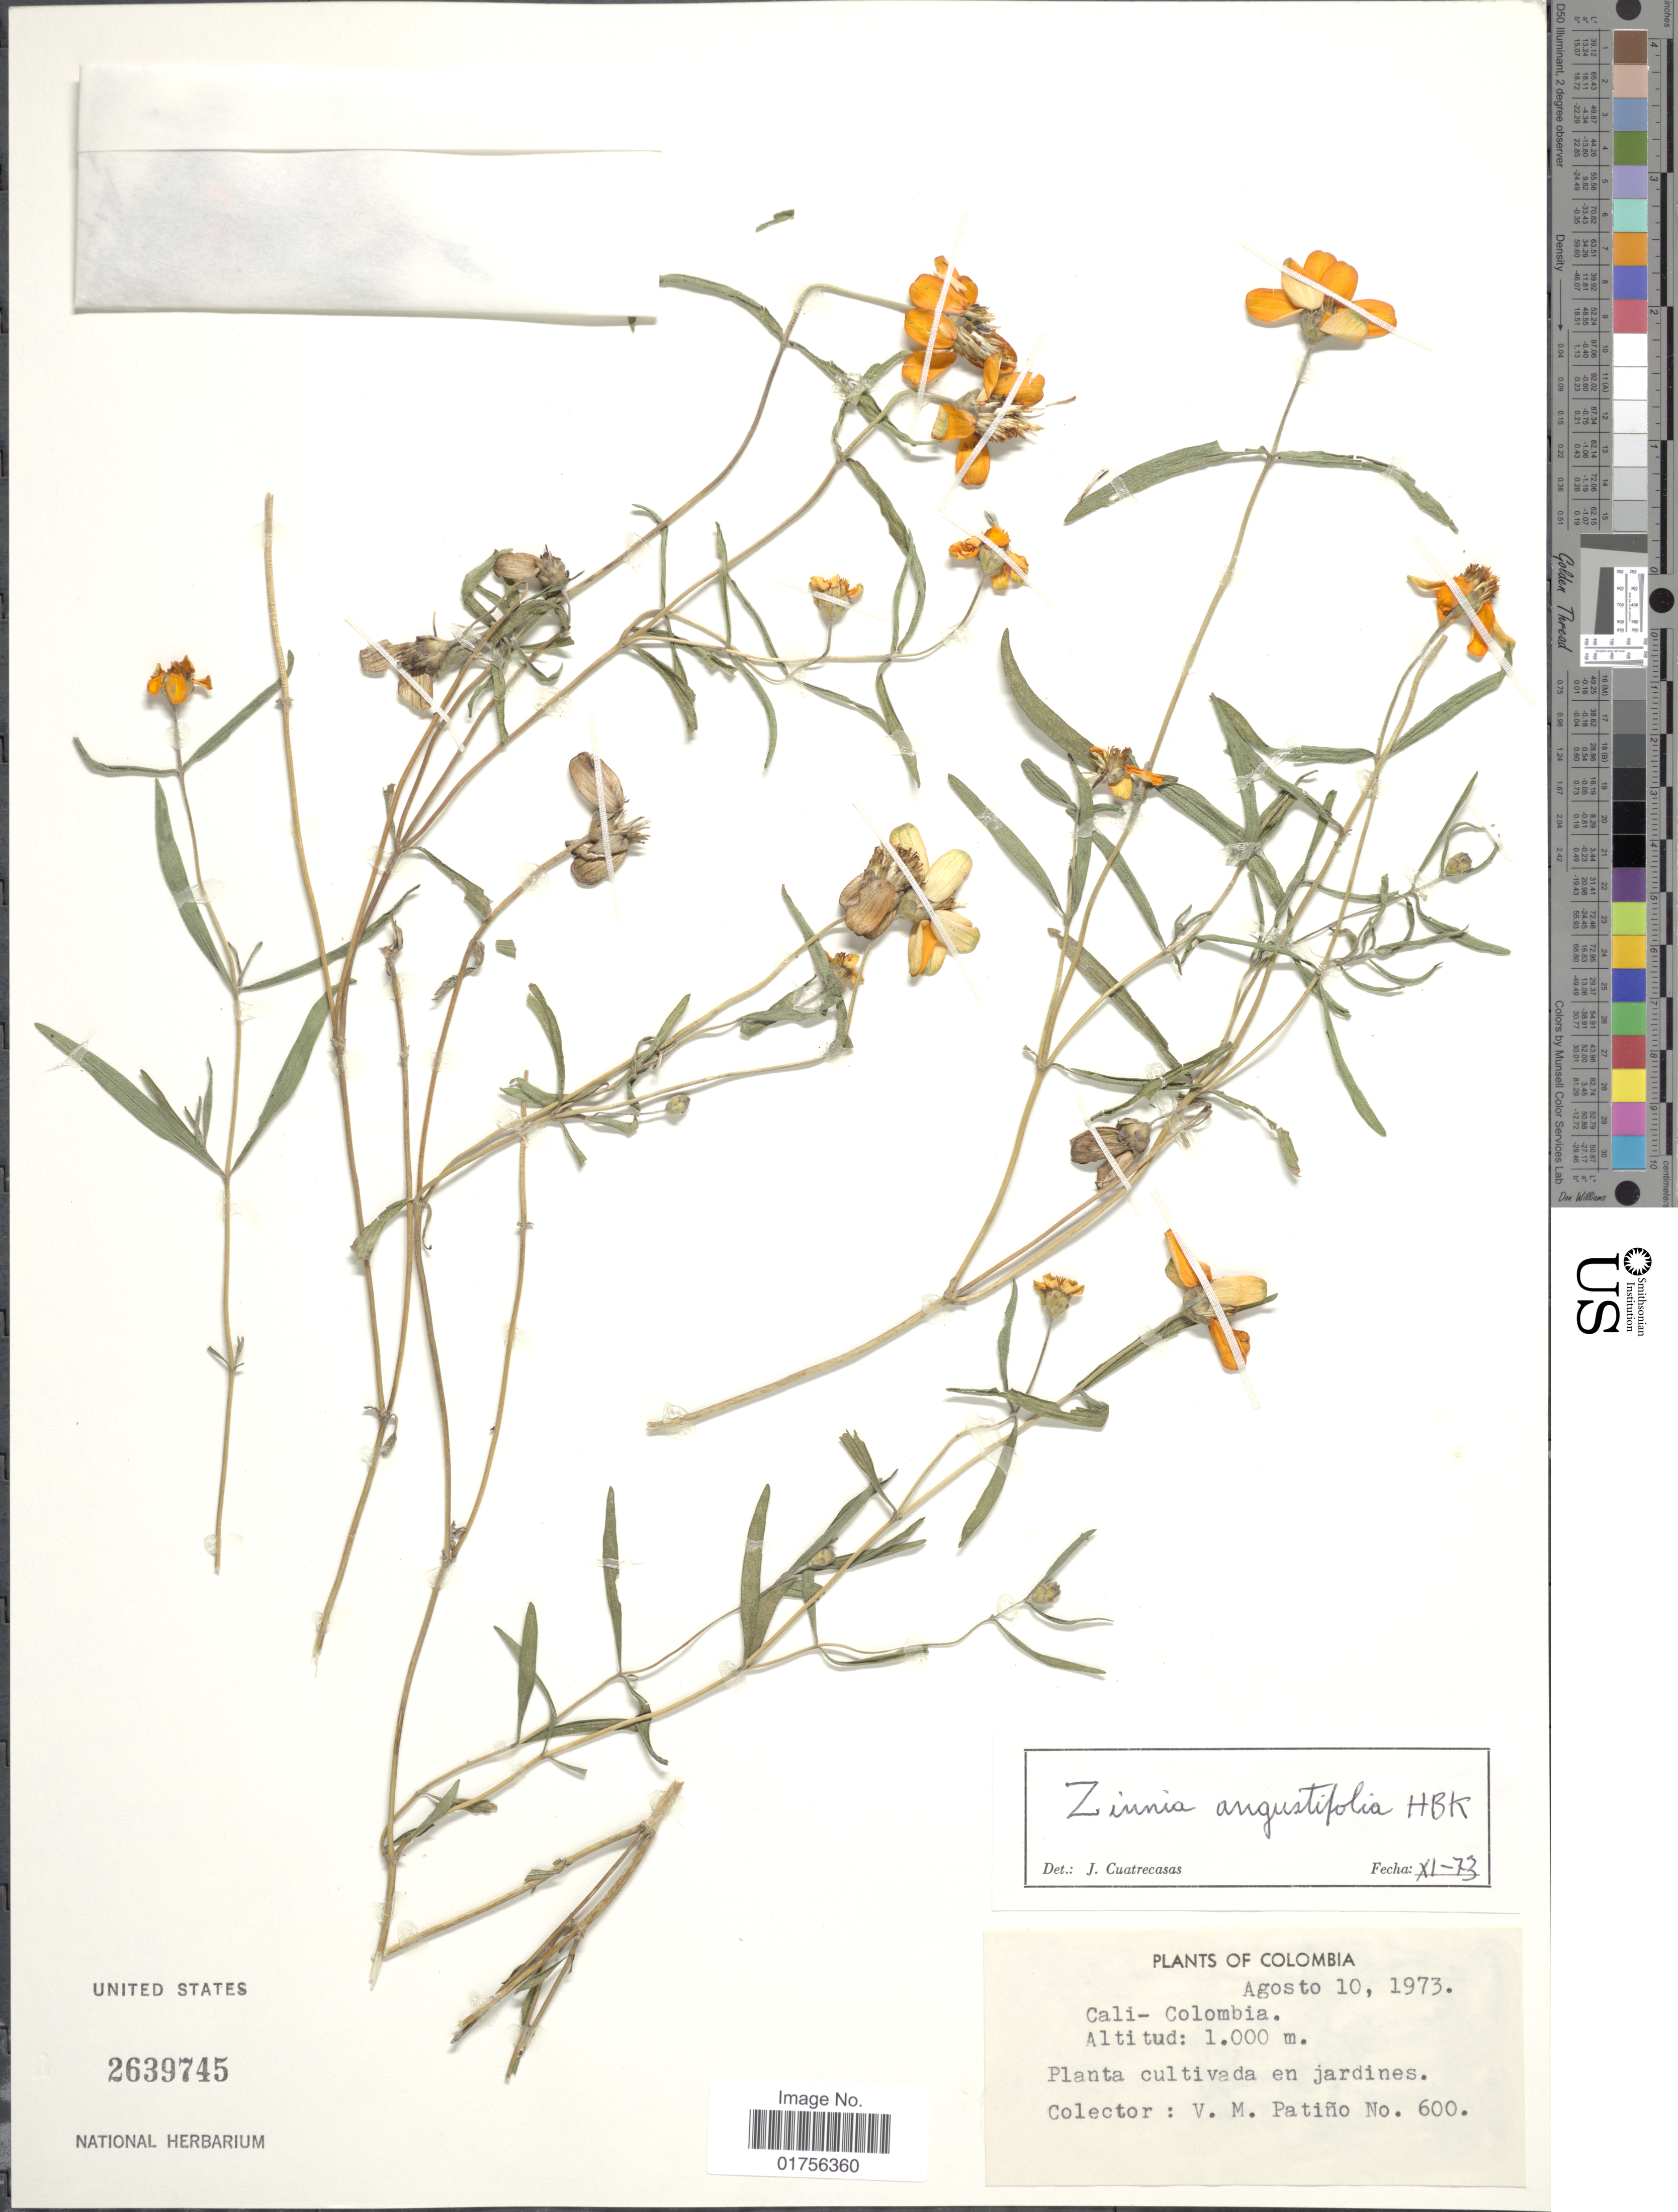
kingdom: Plantae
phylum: Tracheophyta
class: Magnoliopsida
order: Asterales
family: Asteraceae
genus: Zinnia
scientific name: Zinnia angustifolia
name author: Kunth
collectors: V. M. Patiño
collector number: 600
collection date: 1973-08-10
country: Colombia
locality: Cali-Colombia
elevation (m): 1000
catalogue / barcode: US 2639745